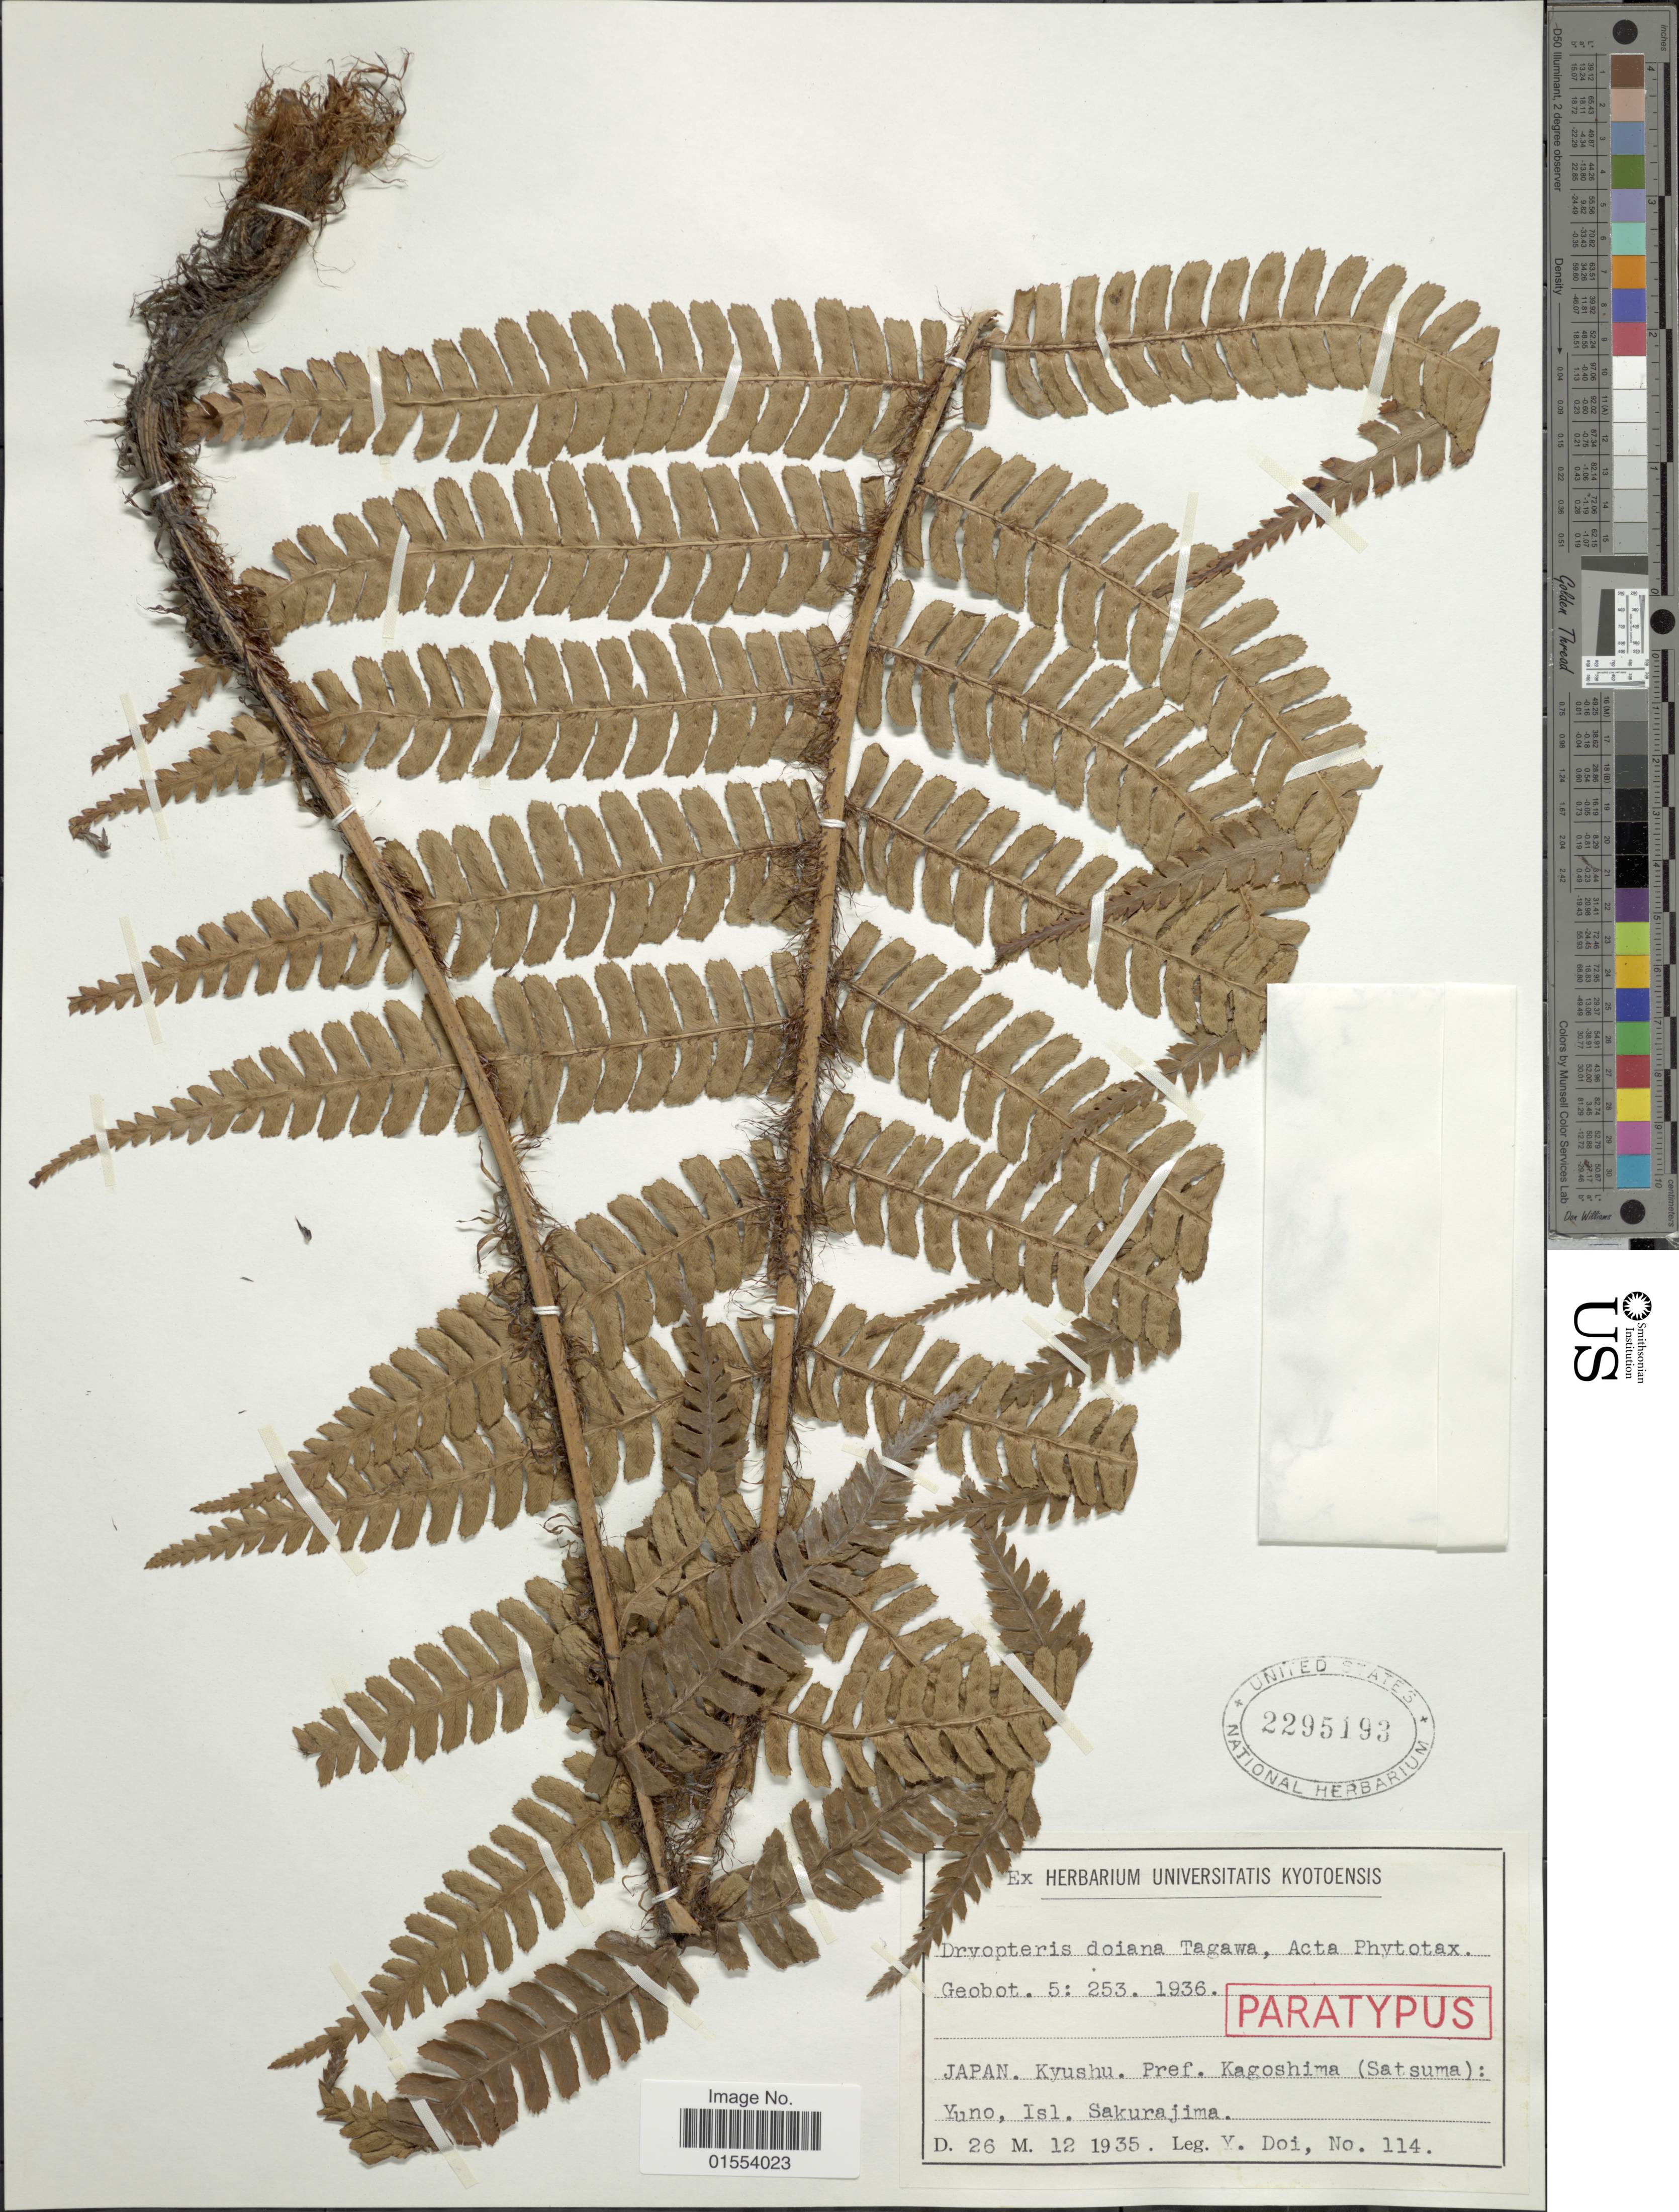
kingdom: Plantae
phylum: Tracheophyta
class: Polypodiopsida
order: Polypodiales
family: Dryopteridaceae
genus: Dryopteris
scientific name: Dryopteris doiana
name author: Tagawa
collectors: Y. Doi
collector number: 114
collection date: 1935-12-26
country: Japan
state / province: Kagosima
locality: Japan. Kyushu. Pref. Kagoshima (Satsuma): Yuno, Isl. Sakurajima.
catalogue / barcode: US 2295193